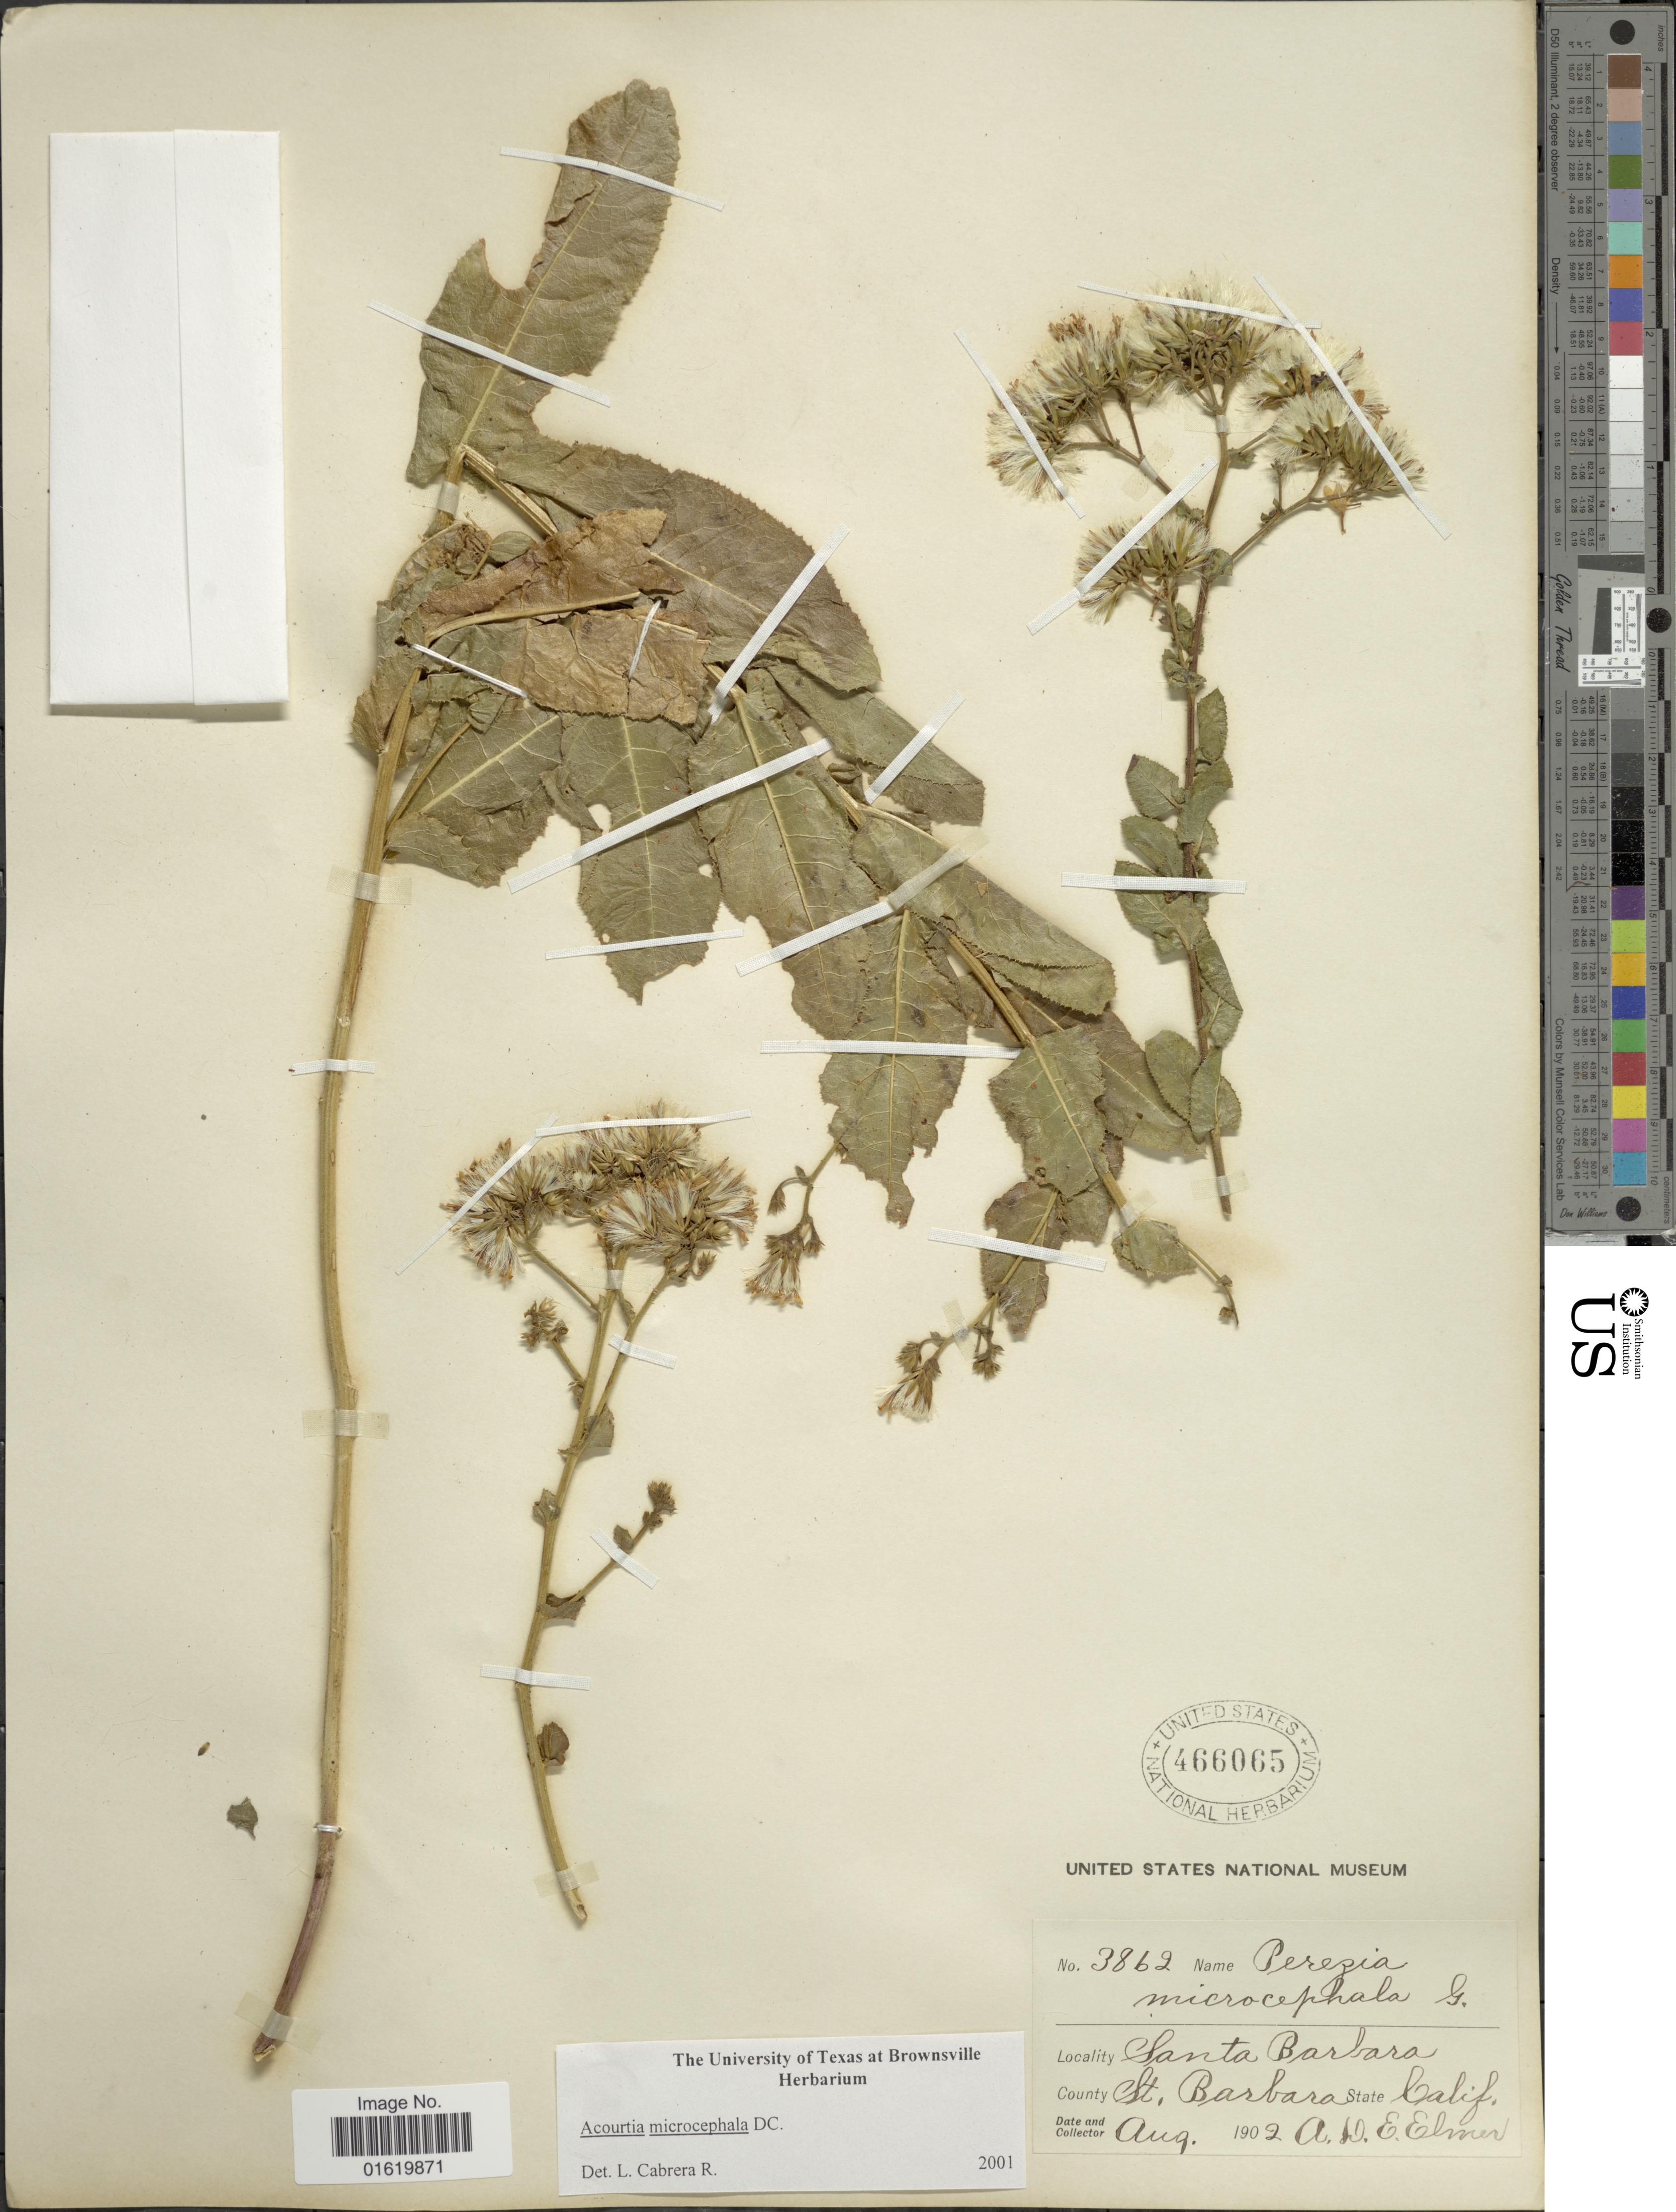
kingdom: Plantae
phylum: Tracheophyta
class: Magnoliopsida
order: Asterales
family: Asteraceae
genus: Acourtia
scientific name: Acourtia microcephala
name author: DC.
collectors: A. D. E. Elmer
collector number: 3862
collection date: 1902-08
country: United States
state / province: California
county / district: Santa Barbara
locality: Santa Barbara. County St. Barbara.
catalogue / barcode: US 466065